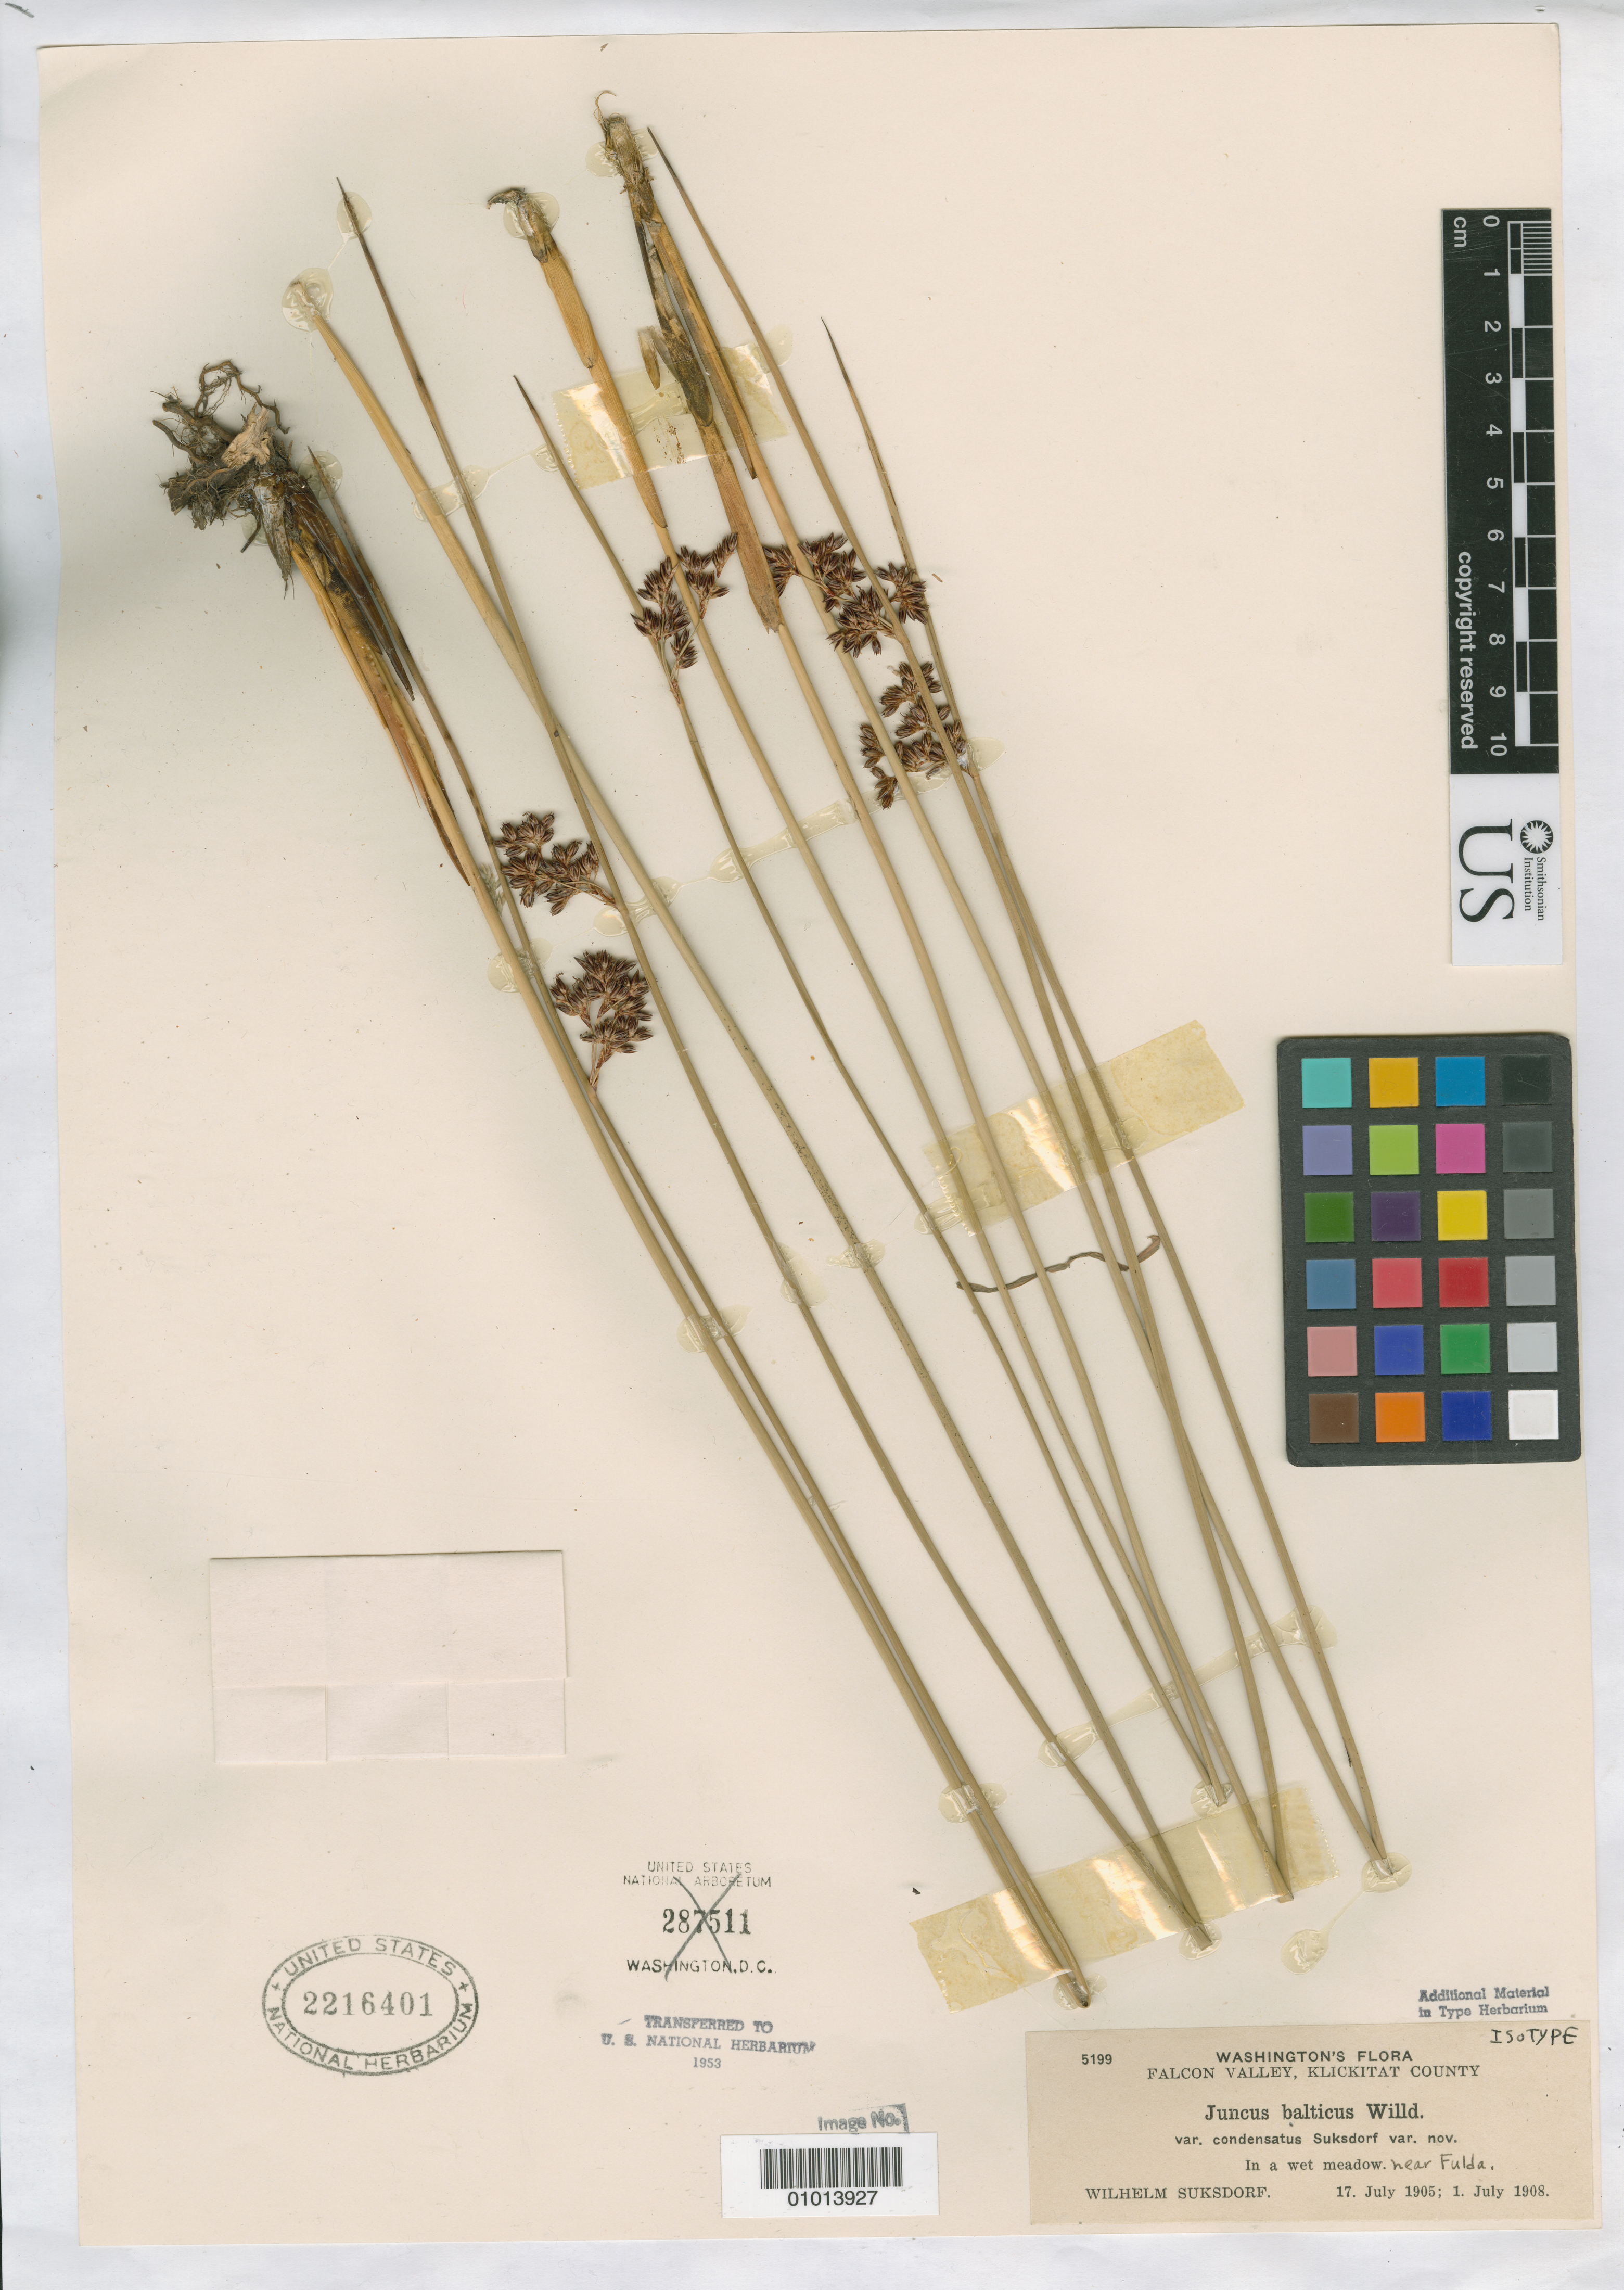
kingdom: Plantae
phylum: Tracheophyta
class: Liliopsida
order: Poales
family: Juncaceae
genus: Juncus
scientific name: Juncus balticus var. condensatus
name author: Suksd.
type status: Isotype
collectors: W. N. Suksdorf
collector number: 5199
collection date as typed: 17 Jul 1905 and 01 Jul 1908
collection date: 1905-07-17,1908-07-01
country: United States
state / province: Washington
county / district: Klickitat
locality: Falcon Valley. In a wet meadow near Fulda.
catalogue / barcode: US 2216401